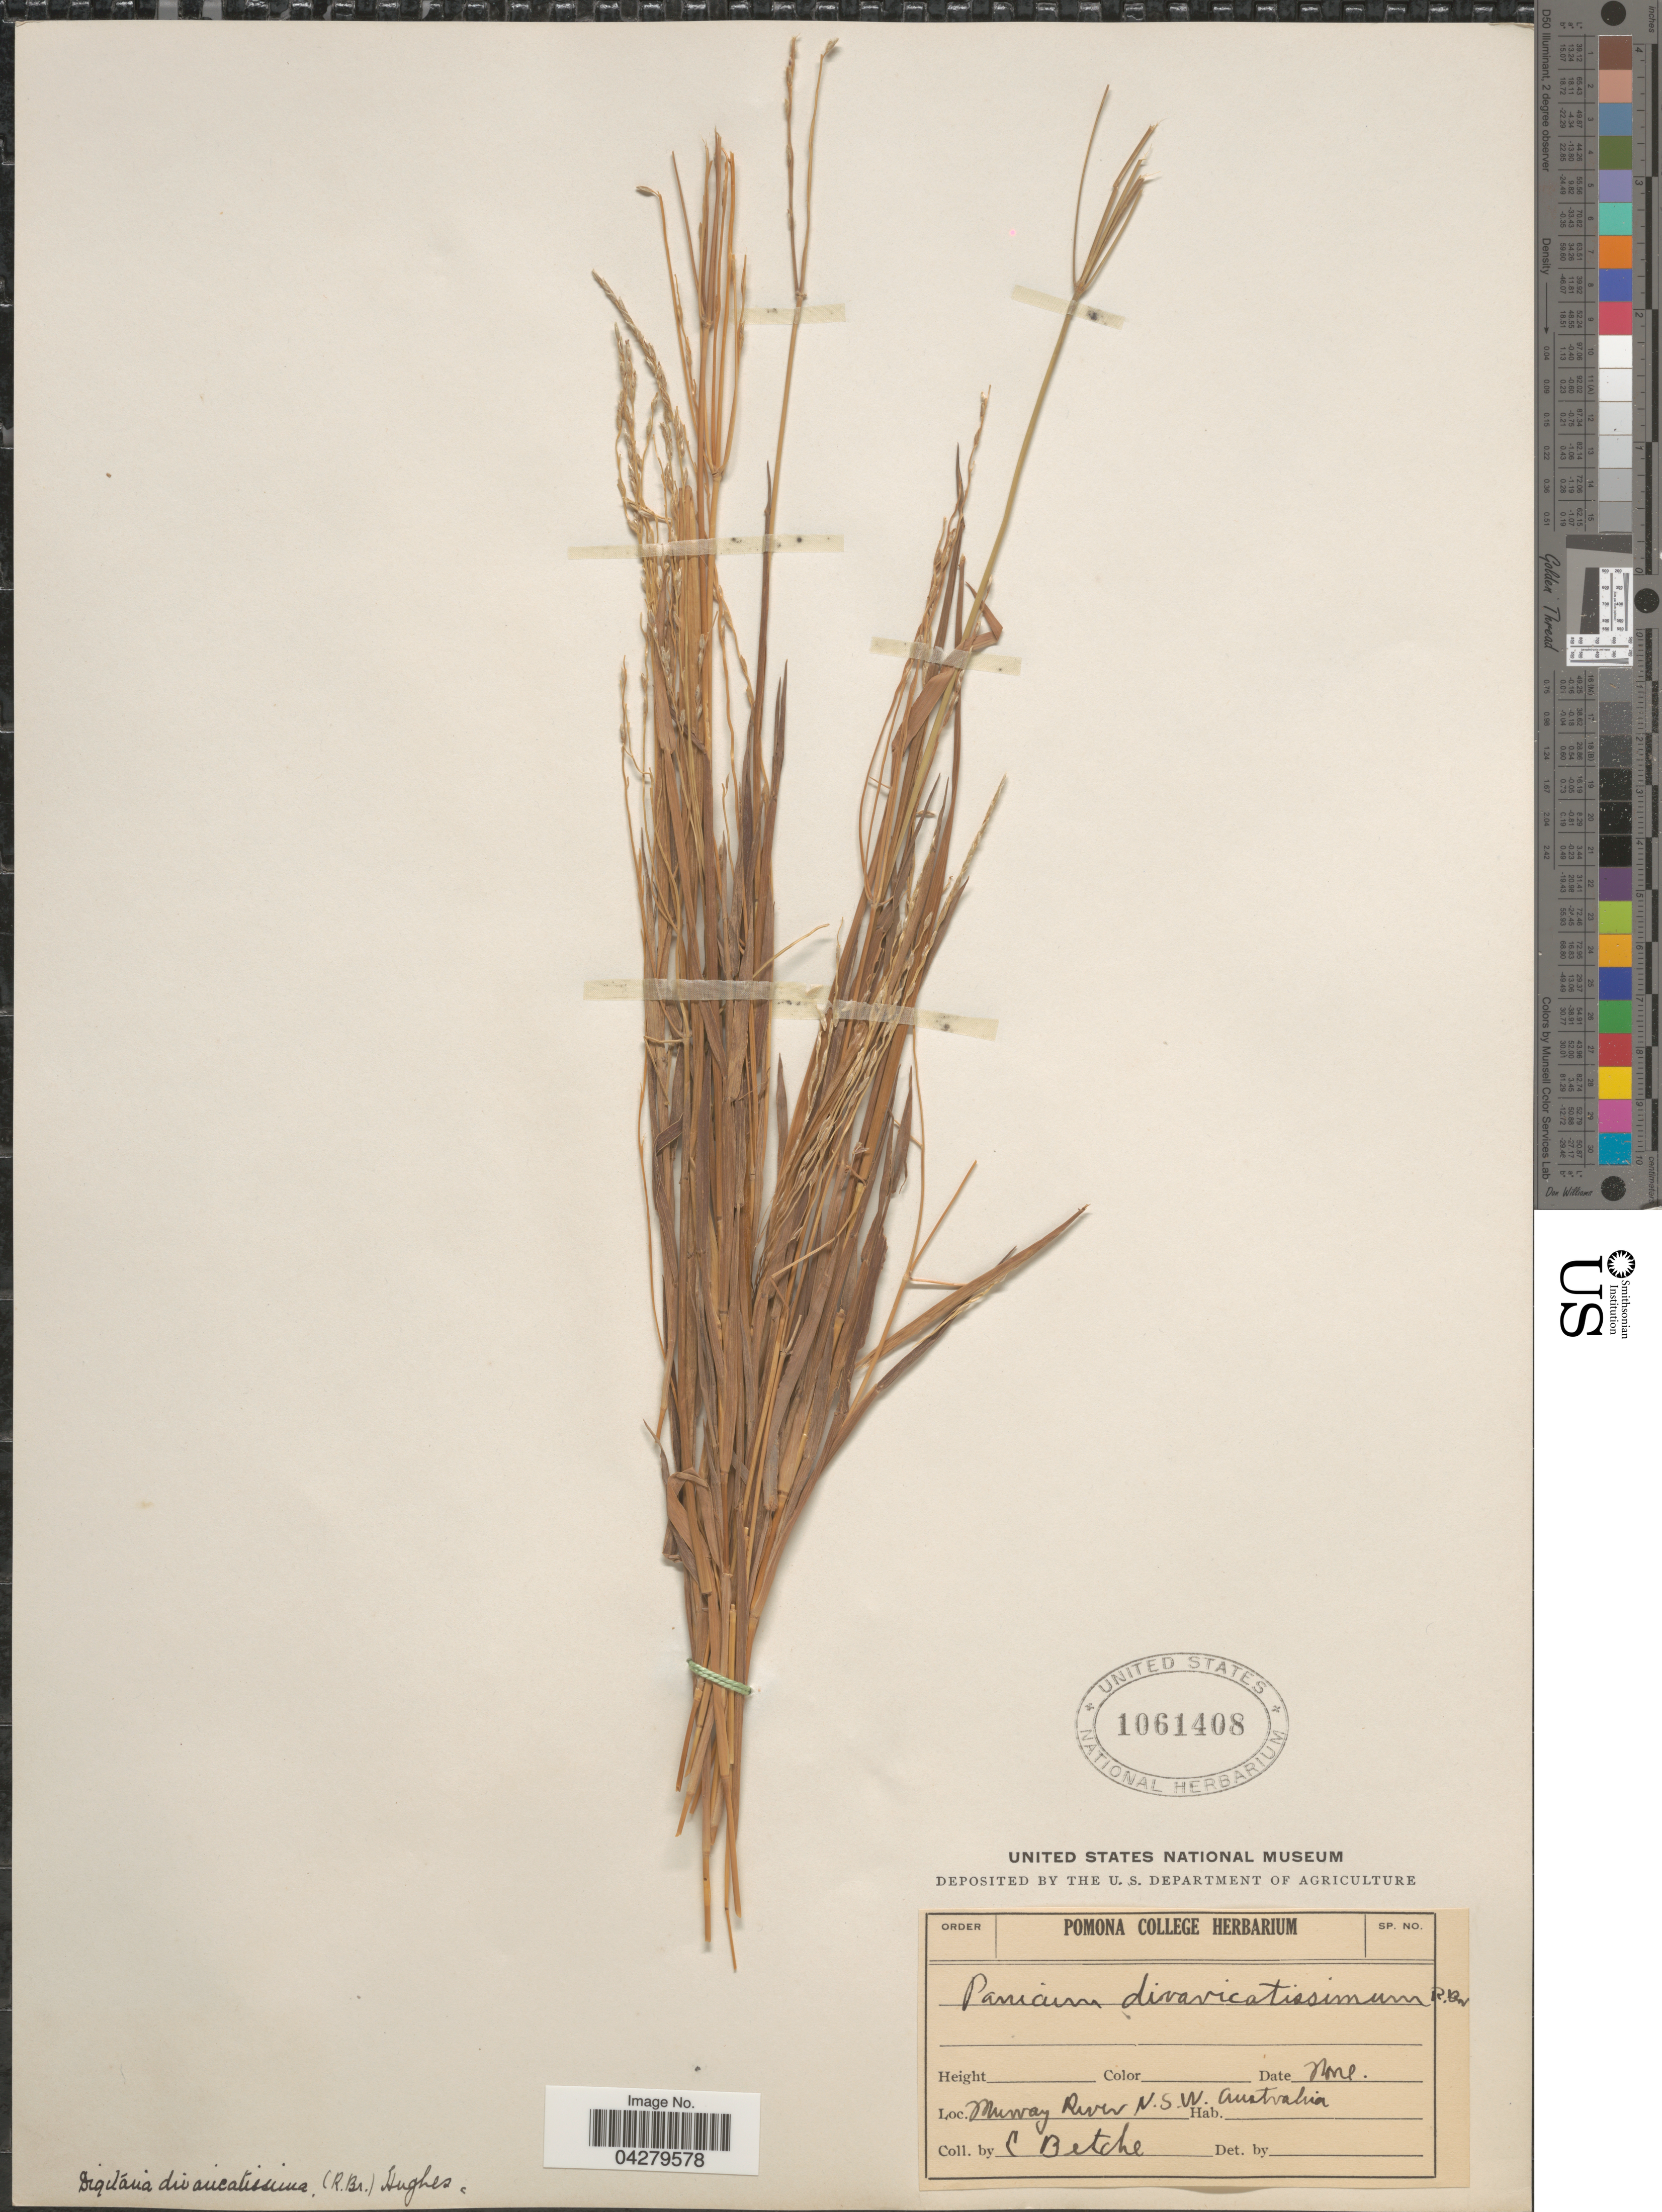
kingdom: Plantae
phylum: Tracheophyta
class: Liliopsida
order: Poales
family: Poaceae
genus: Digitaria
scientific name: Digitaria divaricatissima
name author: (R. Br.) Hughes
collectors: E. Betche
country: Australia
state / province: New South Wales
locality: Murray River.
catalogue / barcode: US 1061408